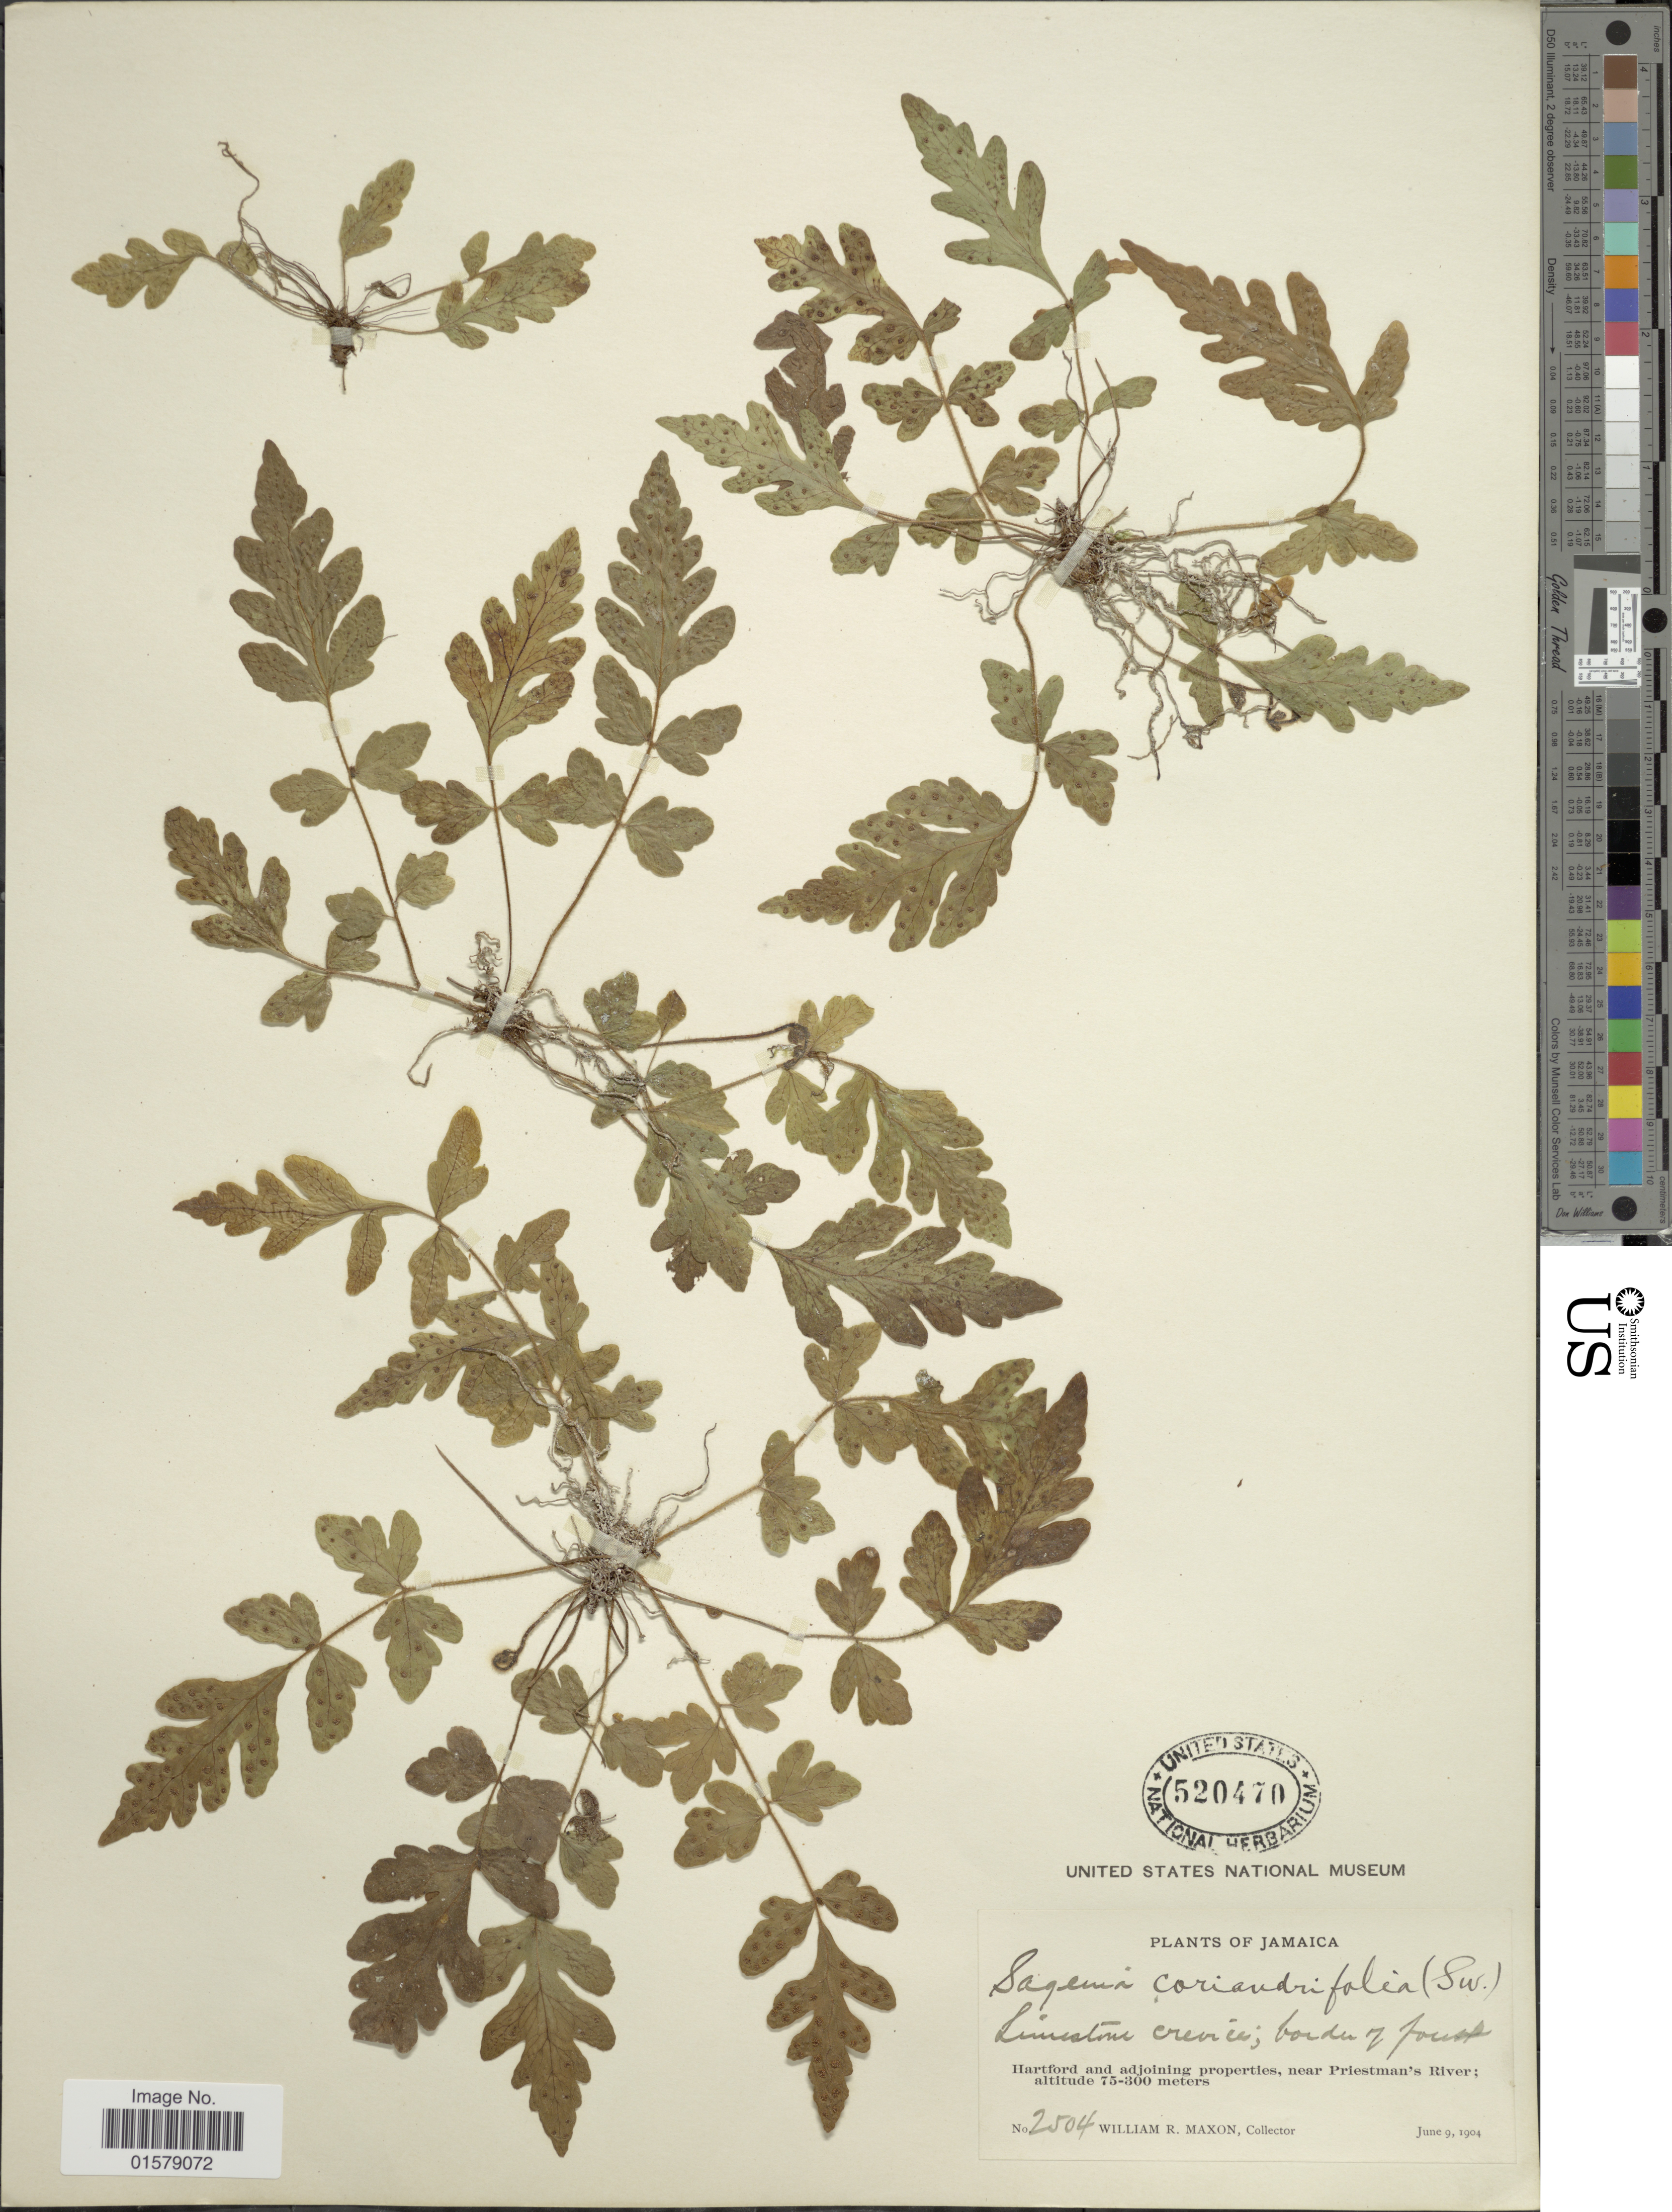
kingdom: Plantae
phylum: Tracheophyta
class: Polypodiopsida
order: Polypodiales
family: Tectariaceae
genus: Tectaria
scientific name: Tectaria coriandrifolia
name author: Underw.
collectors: W. R. Maxon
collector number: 2504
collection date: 1904-06-09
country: Jamaica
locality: Hartford and adjoining properties, near Priestman's River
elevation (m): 75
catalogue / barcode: US 520470